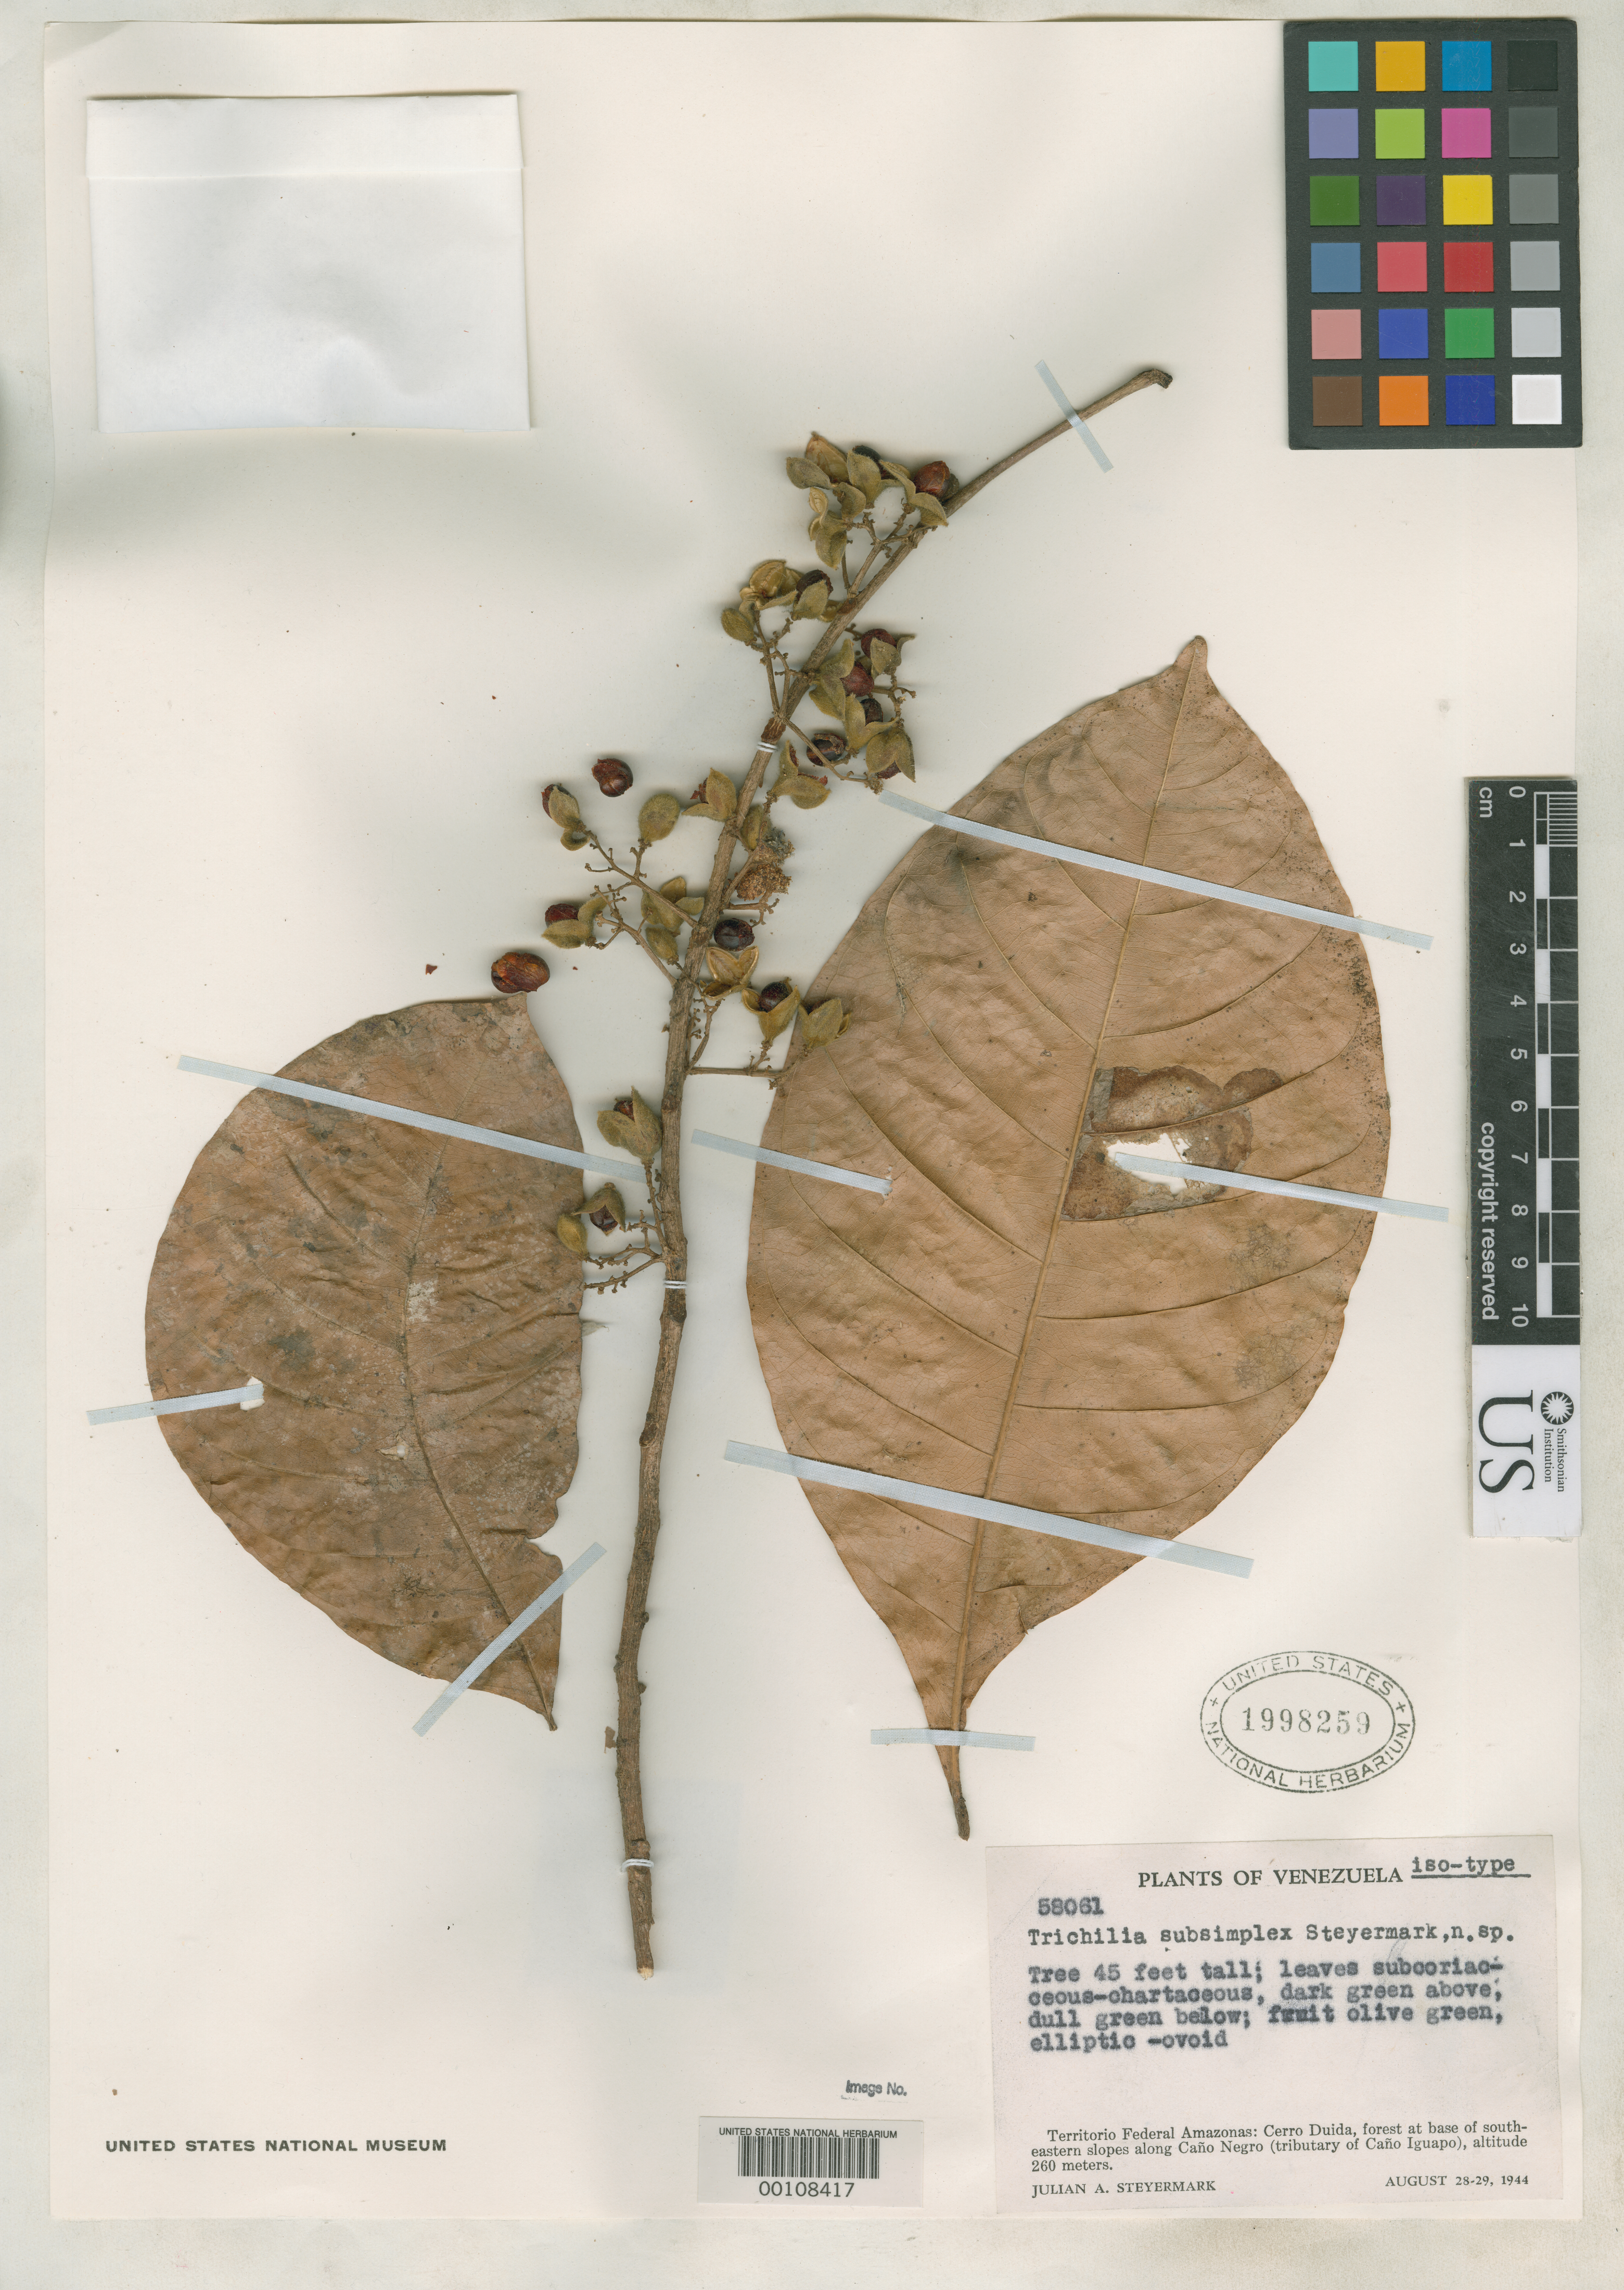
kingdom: Plantae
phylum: Tracheophyta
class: Magnoliopsida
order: Sapindales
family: Meliaceae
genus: Trichilia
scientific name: Trichilia subsimplex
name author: Steyerm.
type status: Isotype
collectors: J. Steyermark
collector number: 58061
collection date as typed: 28 Aug 1944 to 29 Aug 1944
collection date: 1944-08-28/1944-08-29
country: Venezuela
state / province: Amazonas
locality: Cerro Duida, Cano Negro.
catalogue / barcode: US 1998259